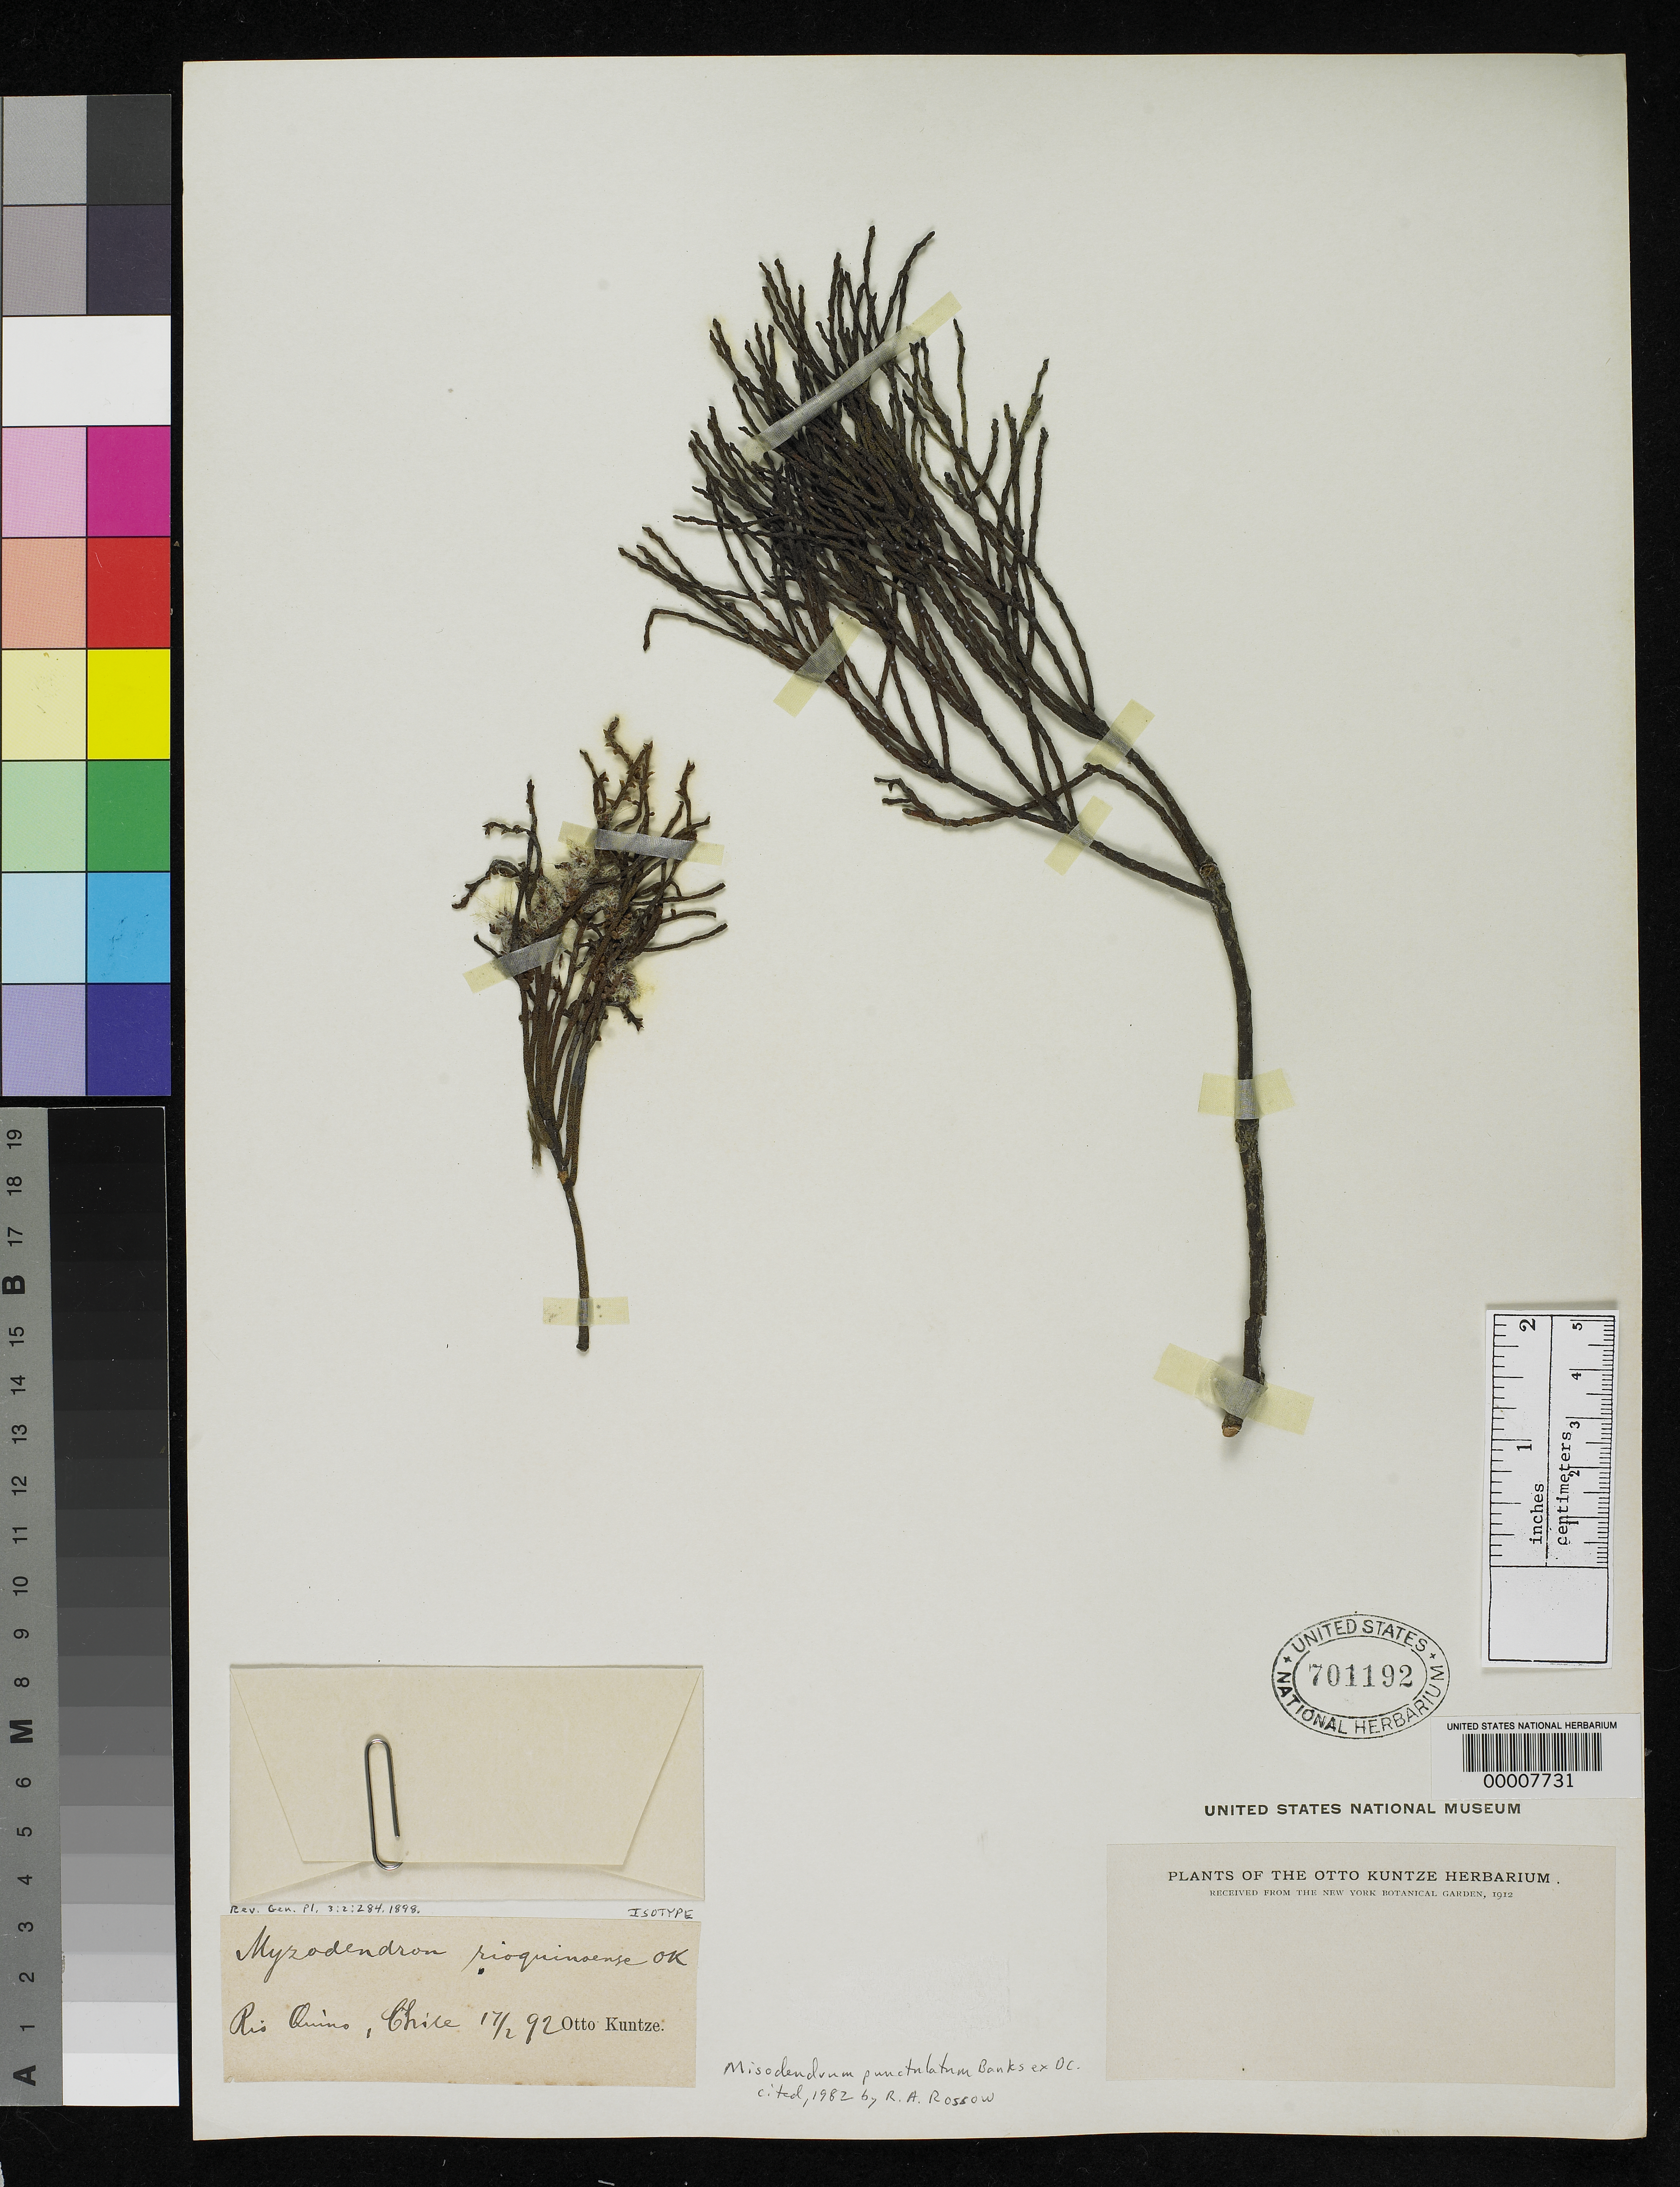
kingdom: Plantae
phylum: Tracheophyta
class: Magnoliopsida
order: Santalales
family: Misodendraceae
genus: Misodendrum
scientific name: Misodendrum rioquinoense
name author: Kuntze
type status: Isotype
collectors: C.E.O. Kuntze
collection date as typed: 17 Feb 1892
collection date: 1892-02-17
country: Chile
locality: Rio Quino.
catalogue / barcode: US 701192